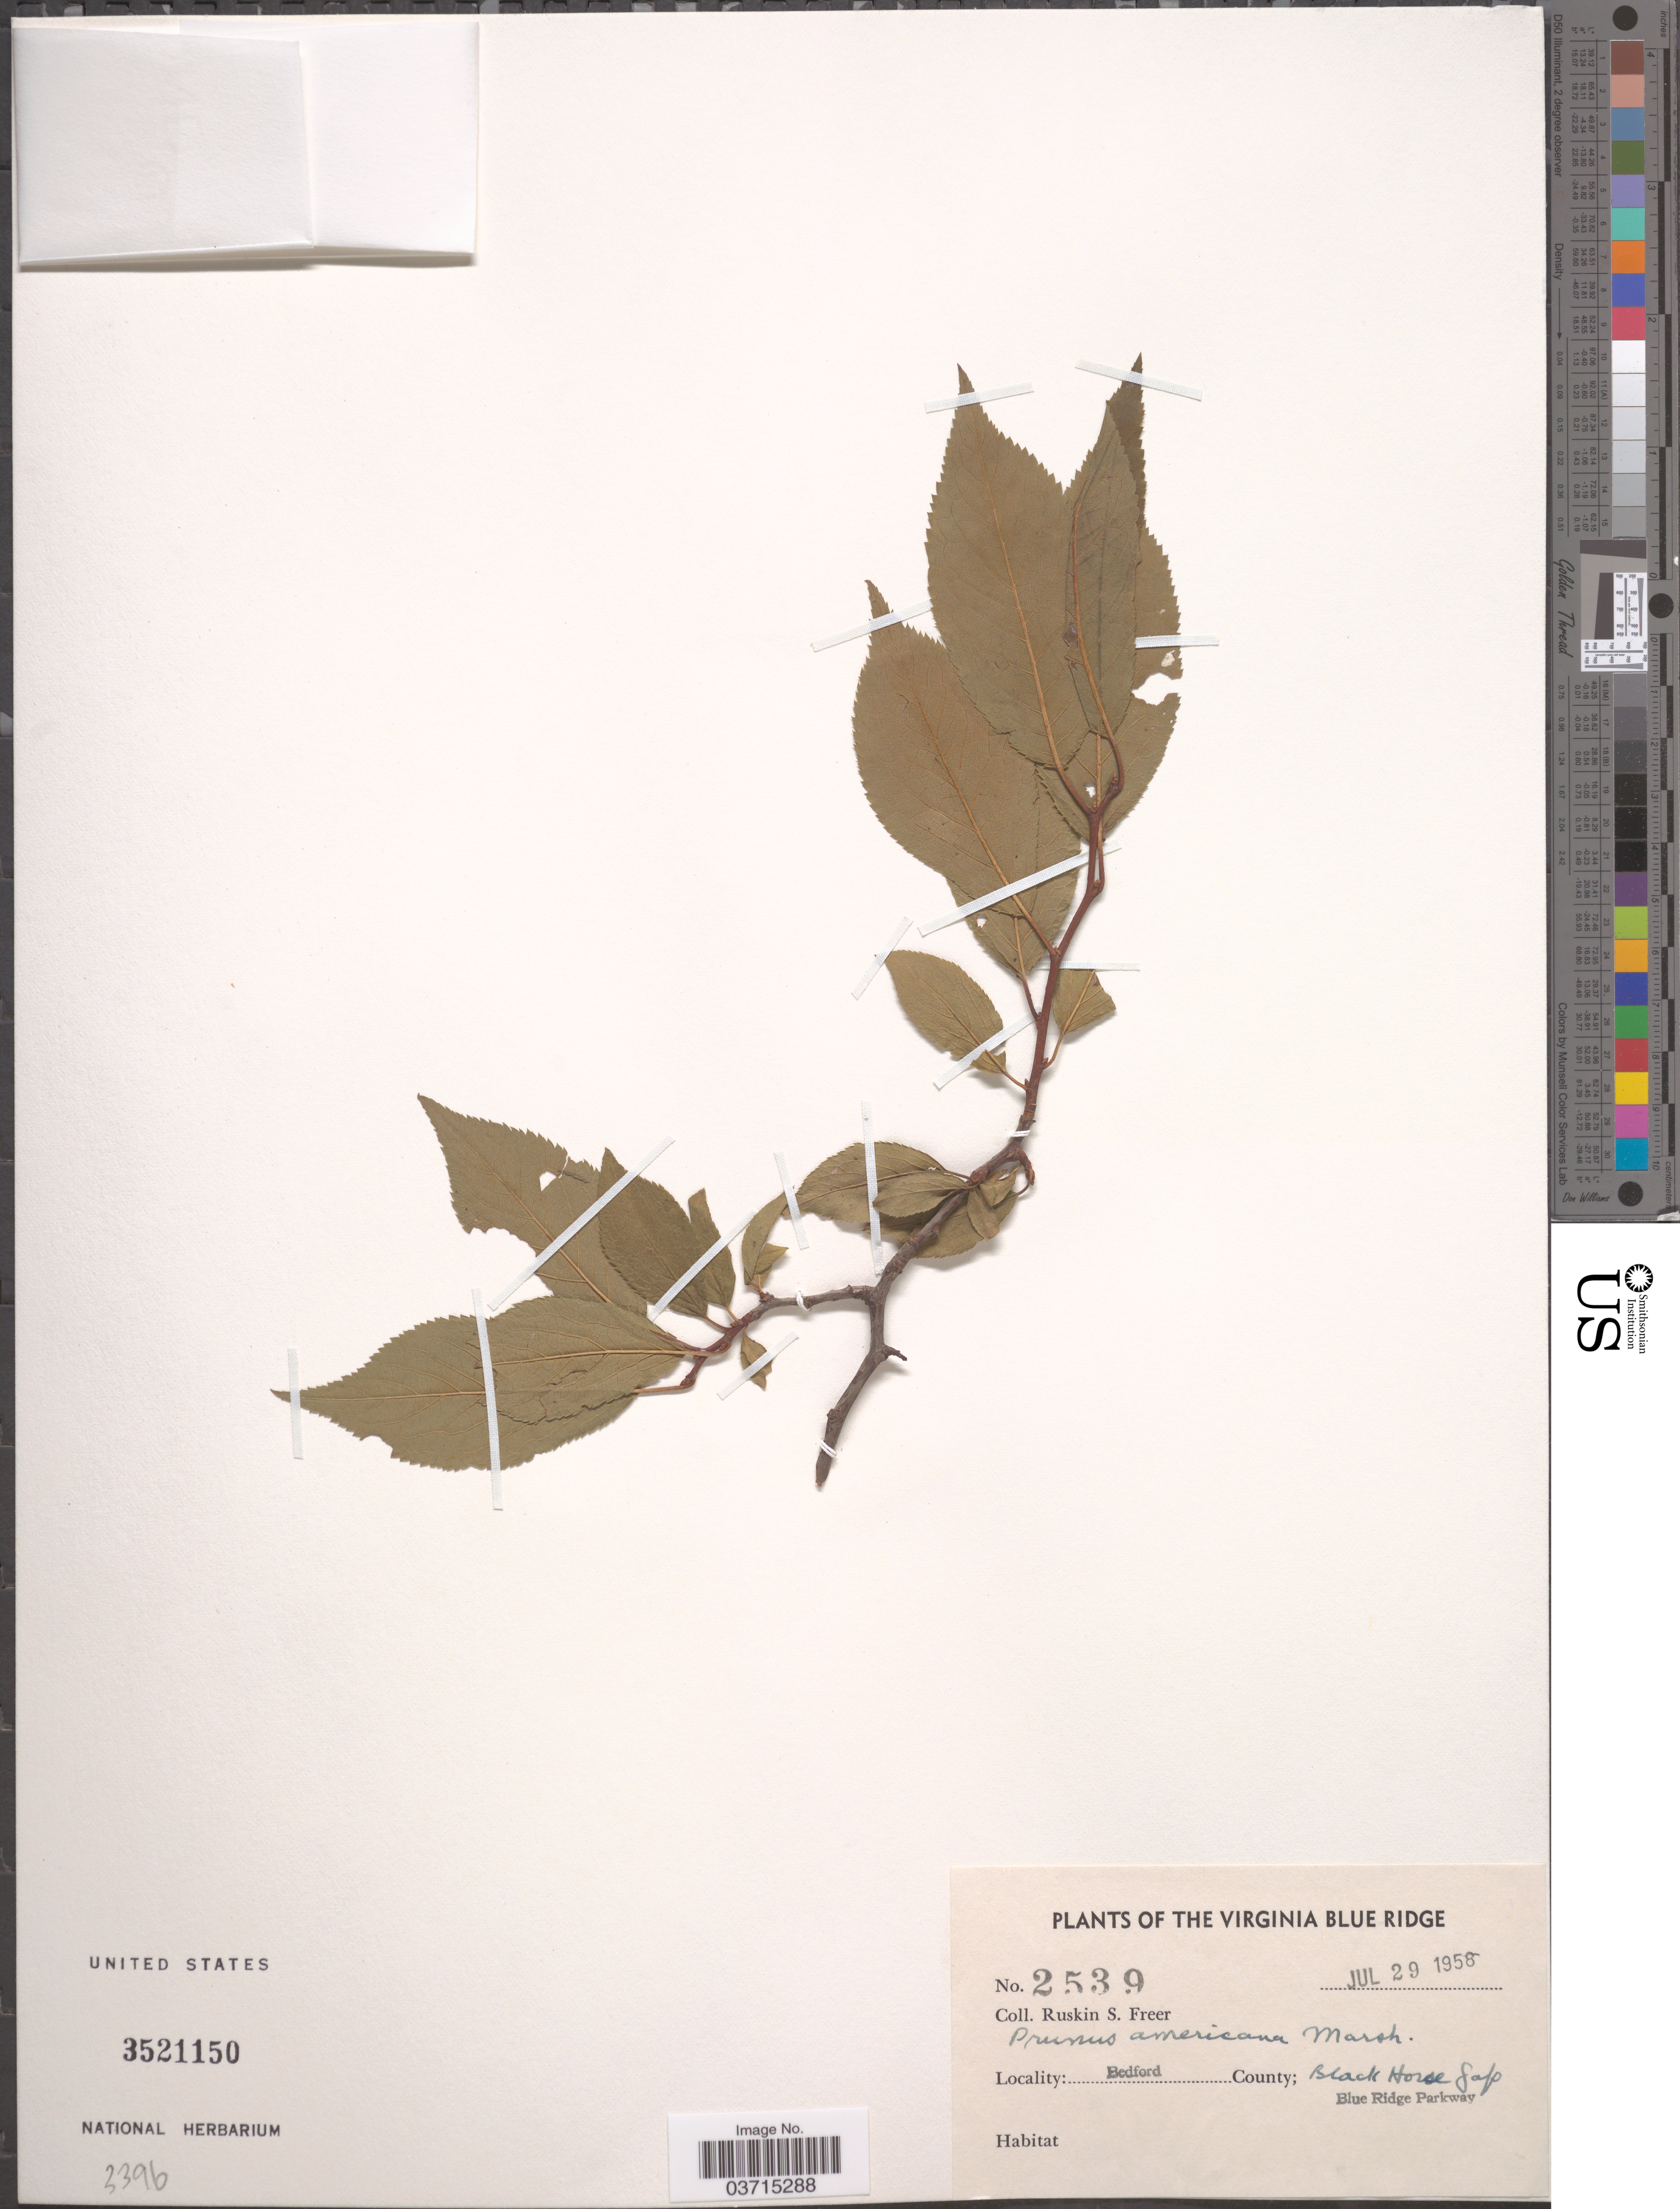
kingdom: Plantae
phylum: Tracheophyta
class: Magnoliopsida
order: Rosales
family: Rosaceae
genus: Prunus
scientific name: Prunus americana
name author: Marshall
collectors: R. Freer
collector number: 2539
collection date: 1958-07-29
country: United States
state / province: Virginia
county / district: Bedford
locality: The Virginia Blue Ridge. Bedford County: Black Horse Gap, Blue Ridge Parkway.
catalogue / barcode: US 3521150